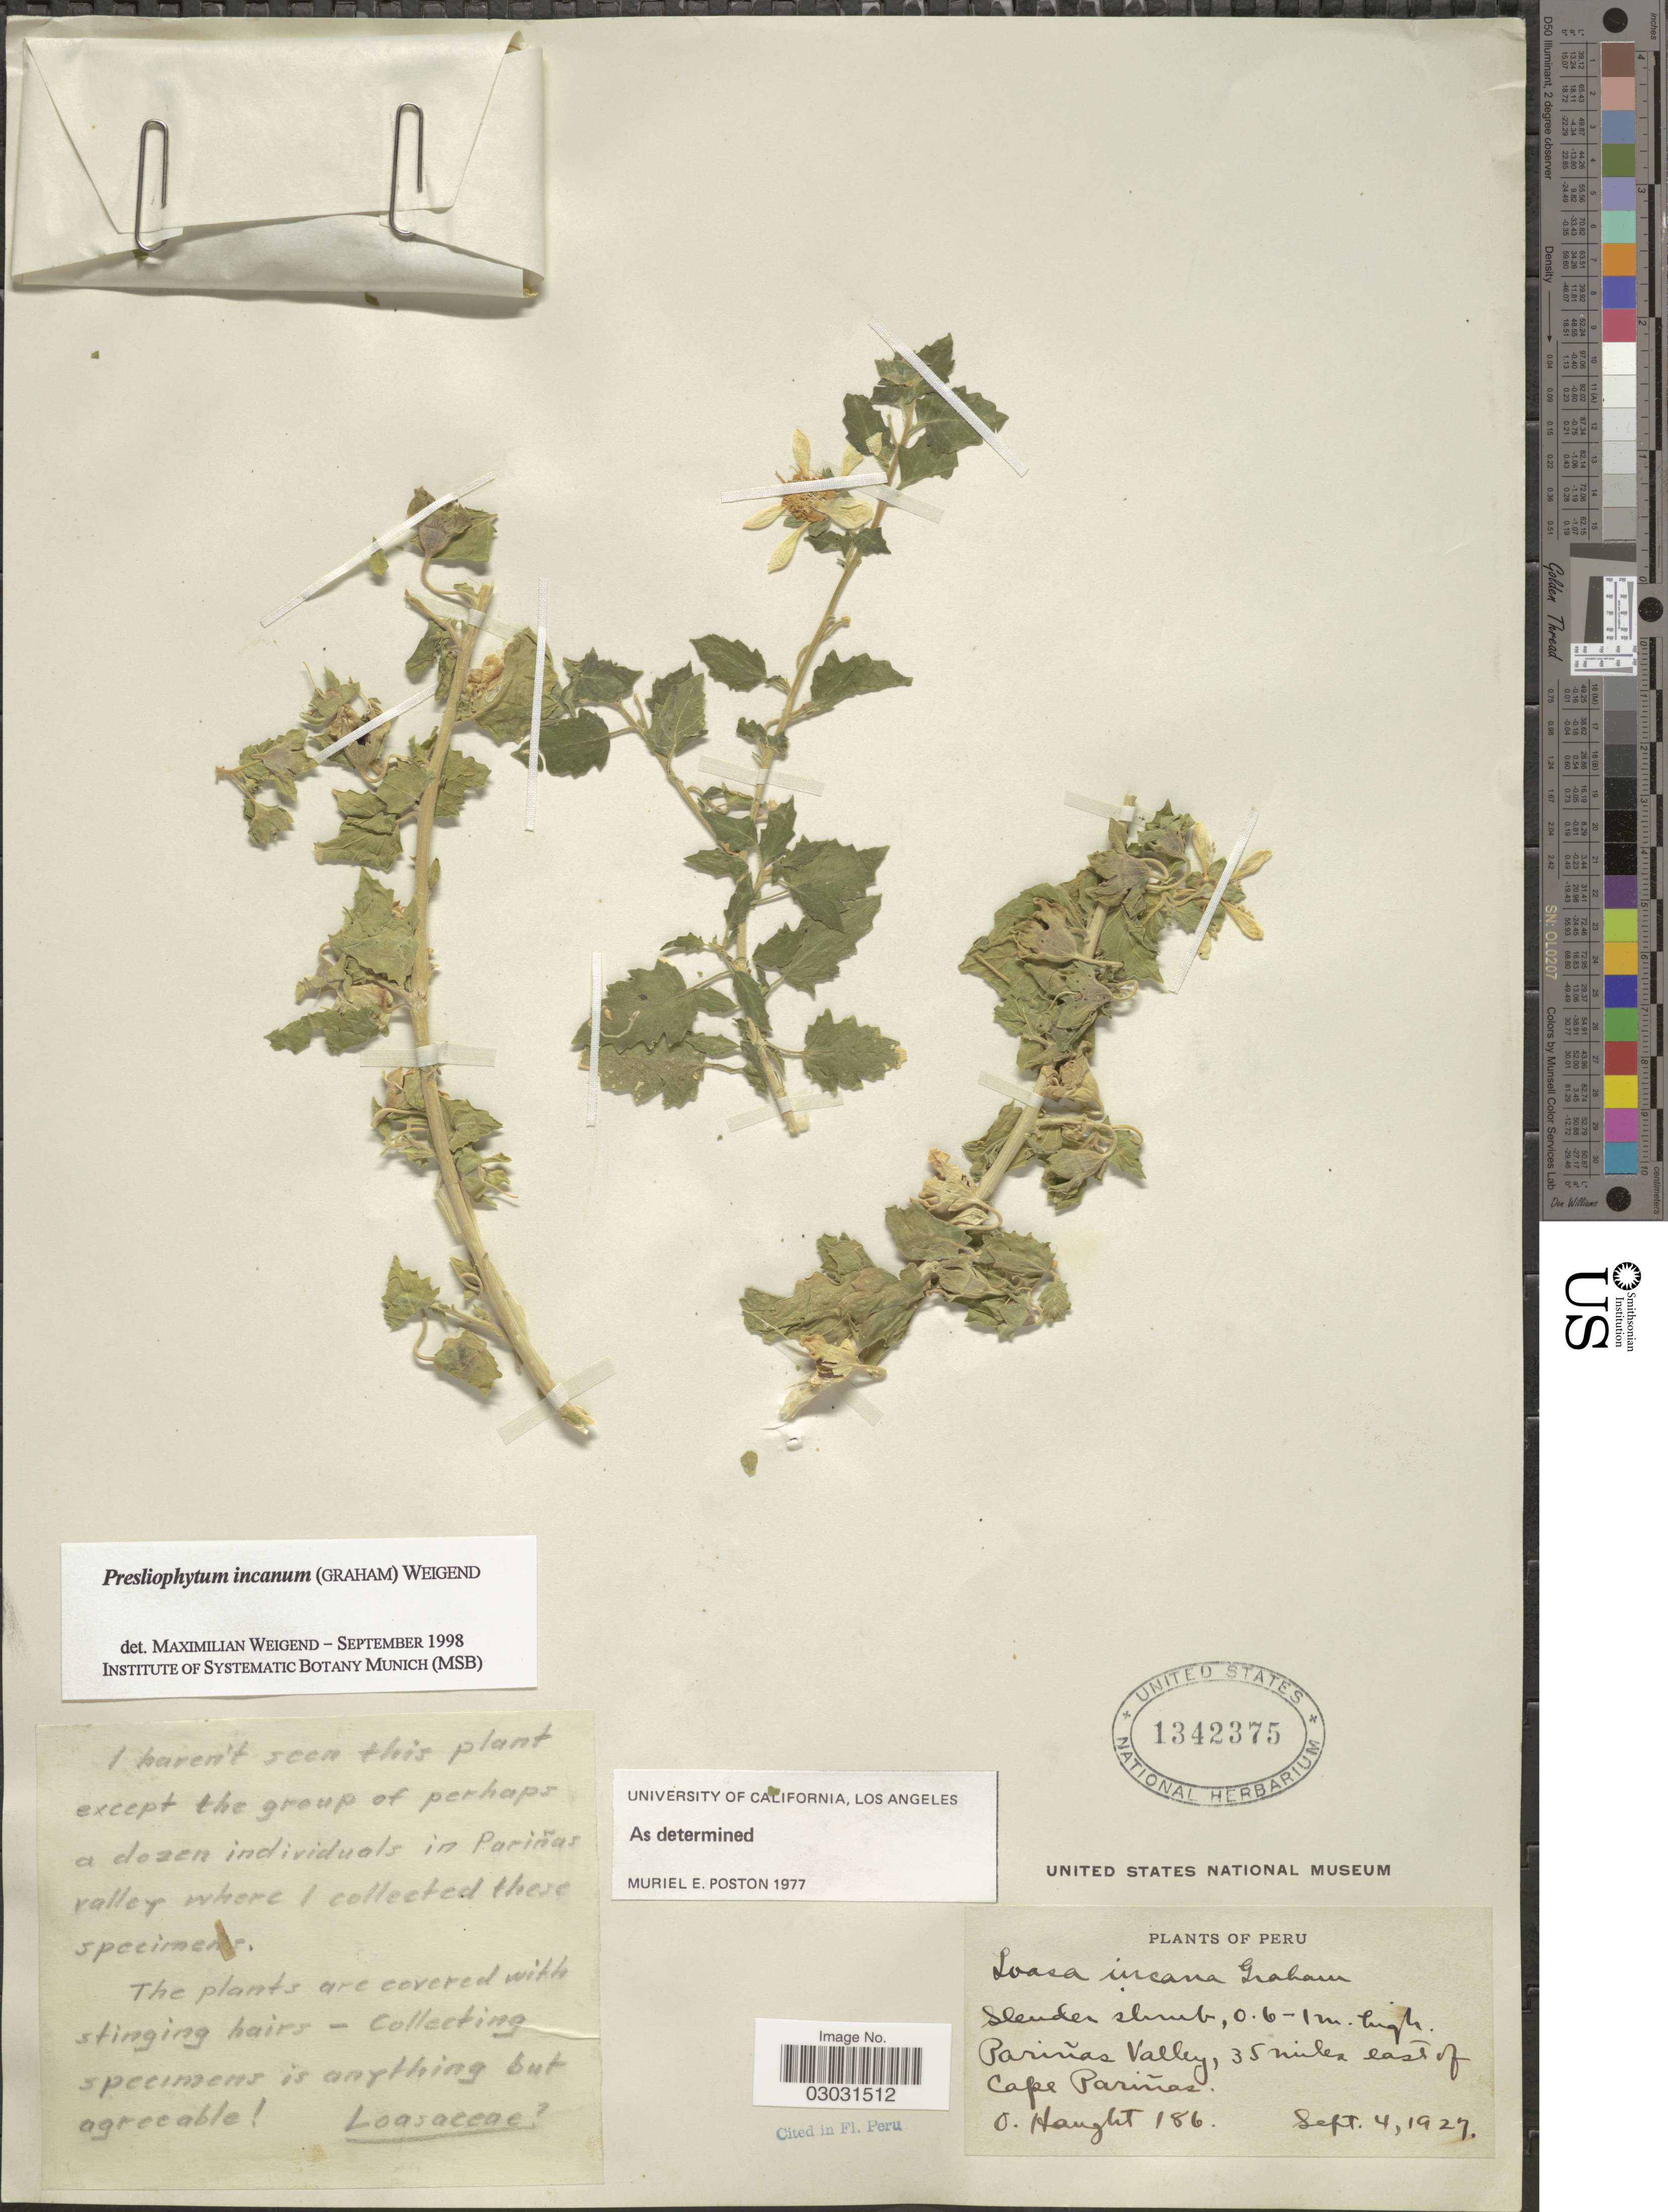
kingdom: Plantae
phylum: Tracheophyta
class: Magnoliopsida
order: Cornales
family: Loasaceae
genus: Presliophytum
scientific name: Presliophytum incanum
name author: (Graham) Weigand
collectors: O. Haught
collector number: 186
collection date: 1927-09-04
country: Peru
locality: Pariñas Valley, 35 miles east of Cape Pariñas.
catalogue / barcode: US 1342375